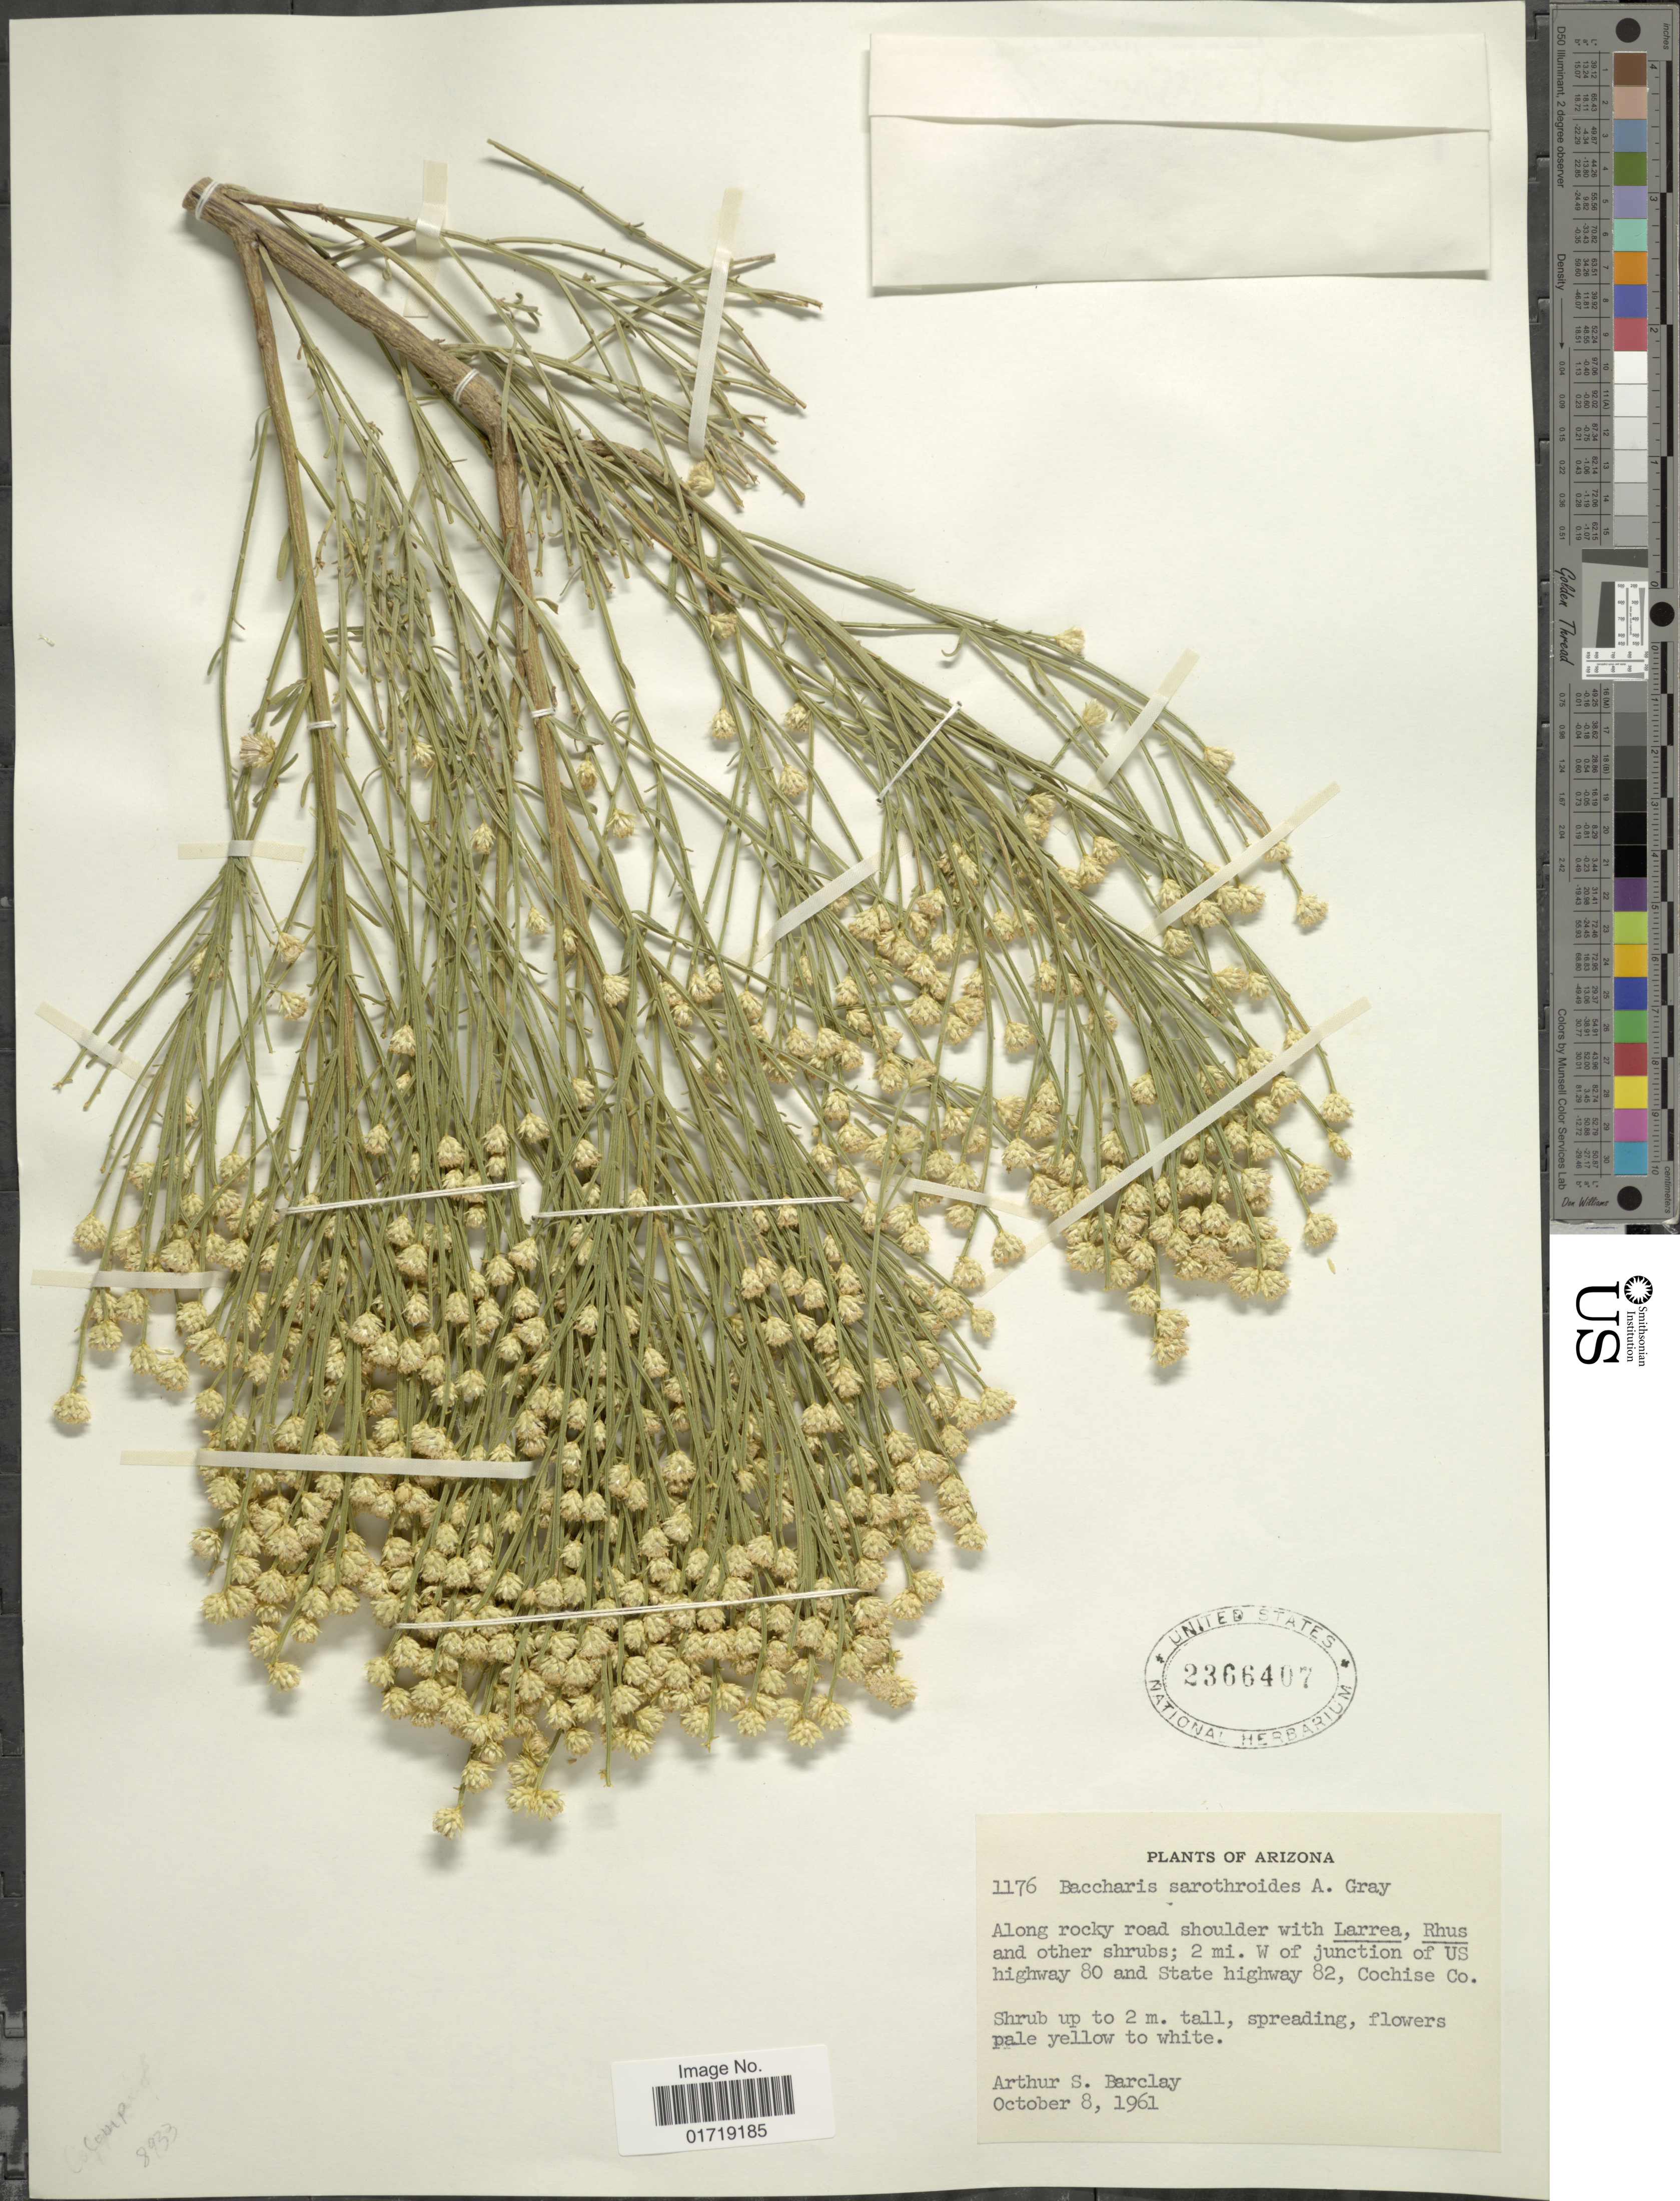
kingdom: Plantae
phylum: Tracheophyta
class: Magnoliopsida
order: Asterales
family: Asteraceae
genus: Baccharis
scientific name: Baccharis sarothroides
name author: A. Gray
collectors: A. S. Barclay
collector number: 1176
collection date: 1961-10-08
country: United States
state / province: Arizona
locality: Along rocky road shoulder, 2 mi. W of junction of US highway 80 and State highway 82, Cochise Co.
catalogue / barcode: US 2366407